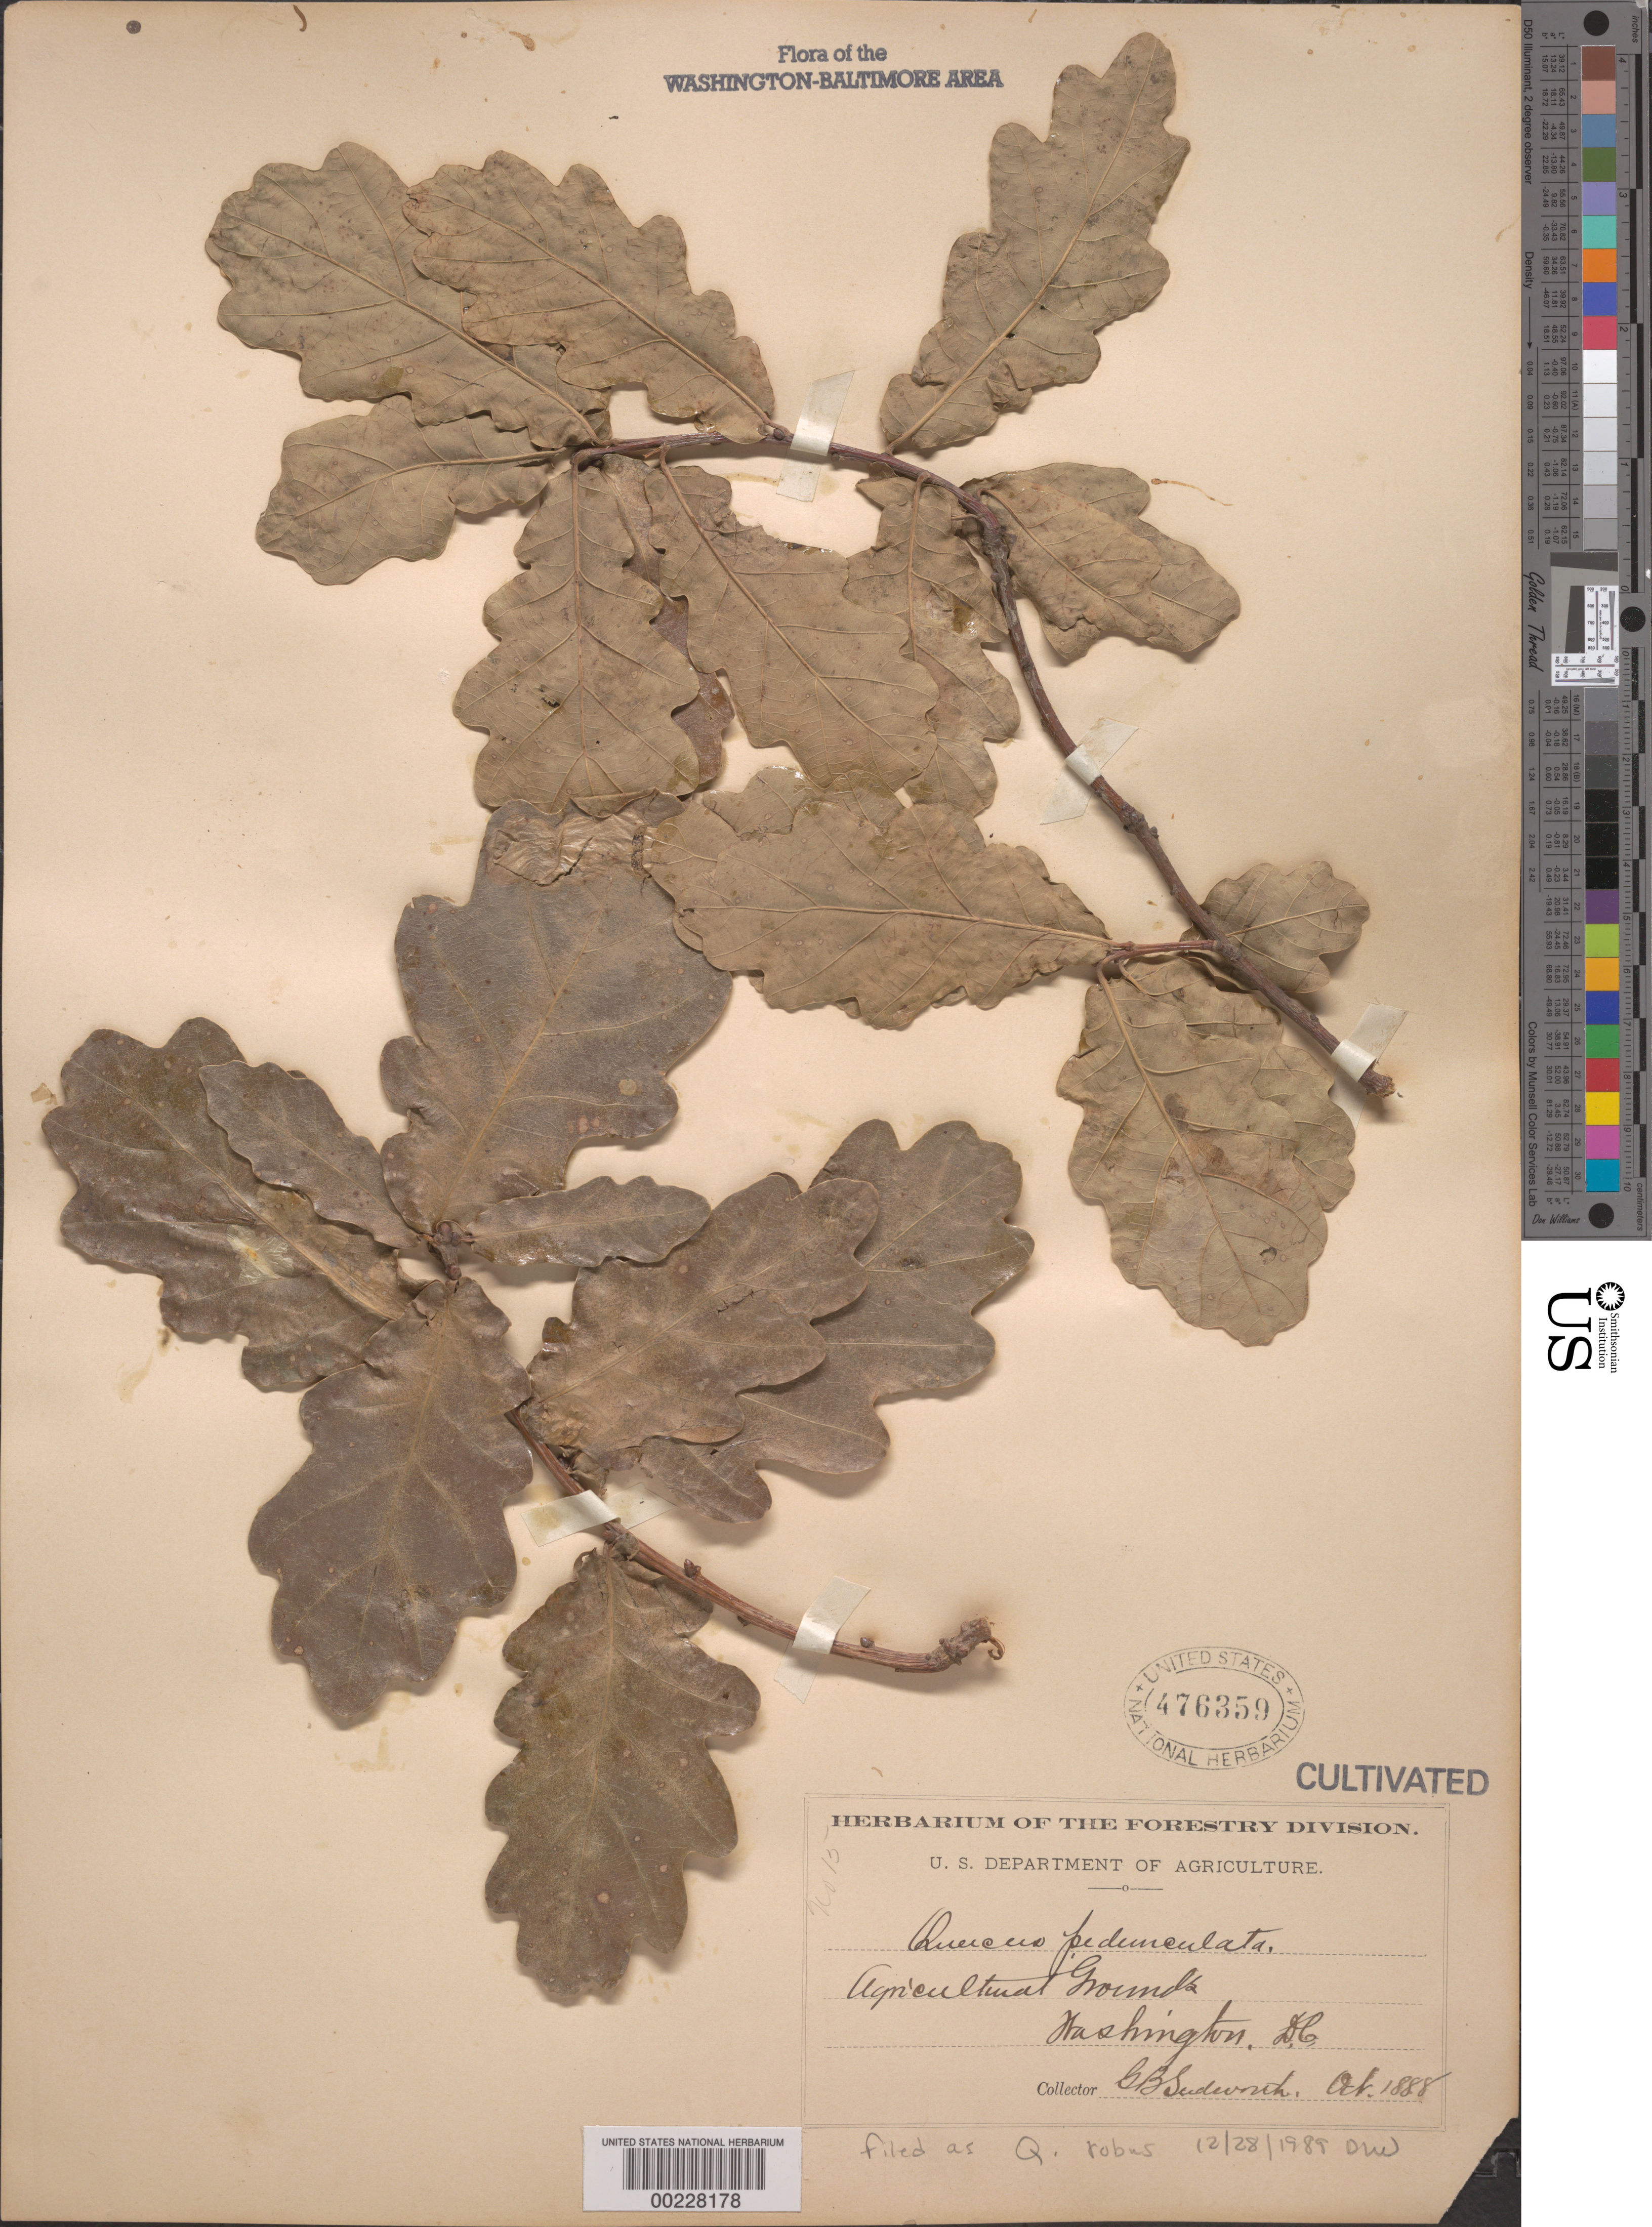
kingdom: Plantae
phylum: Tracheophyta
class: Magnoliopsida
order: Fagales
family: Fagaceae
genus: Quercus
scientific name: Quercus robur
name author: L.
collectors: G. B. Sudworth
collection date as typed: Oct 1888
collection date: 1888-10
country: United States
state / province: District of Columbia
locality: Agricultural grounds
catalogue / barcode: US 476359